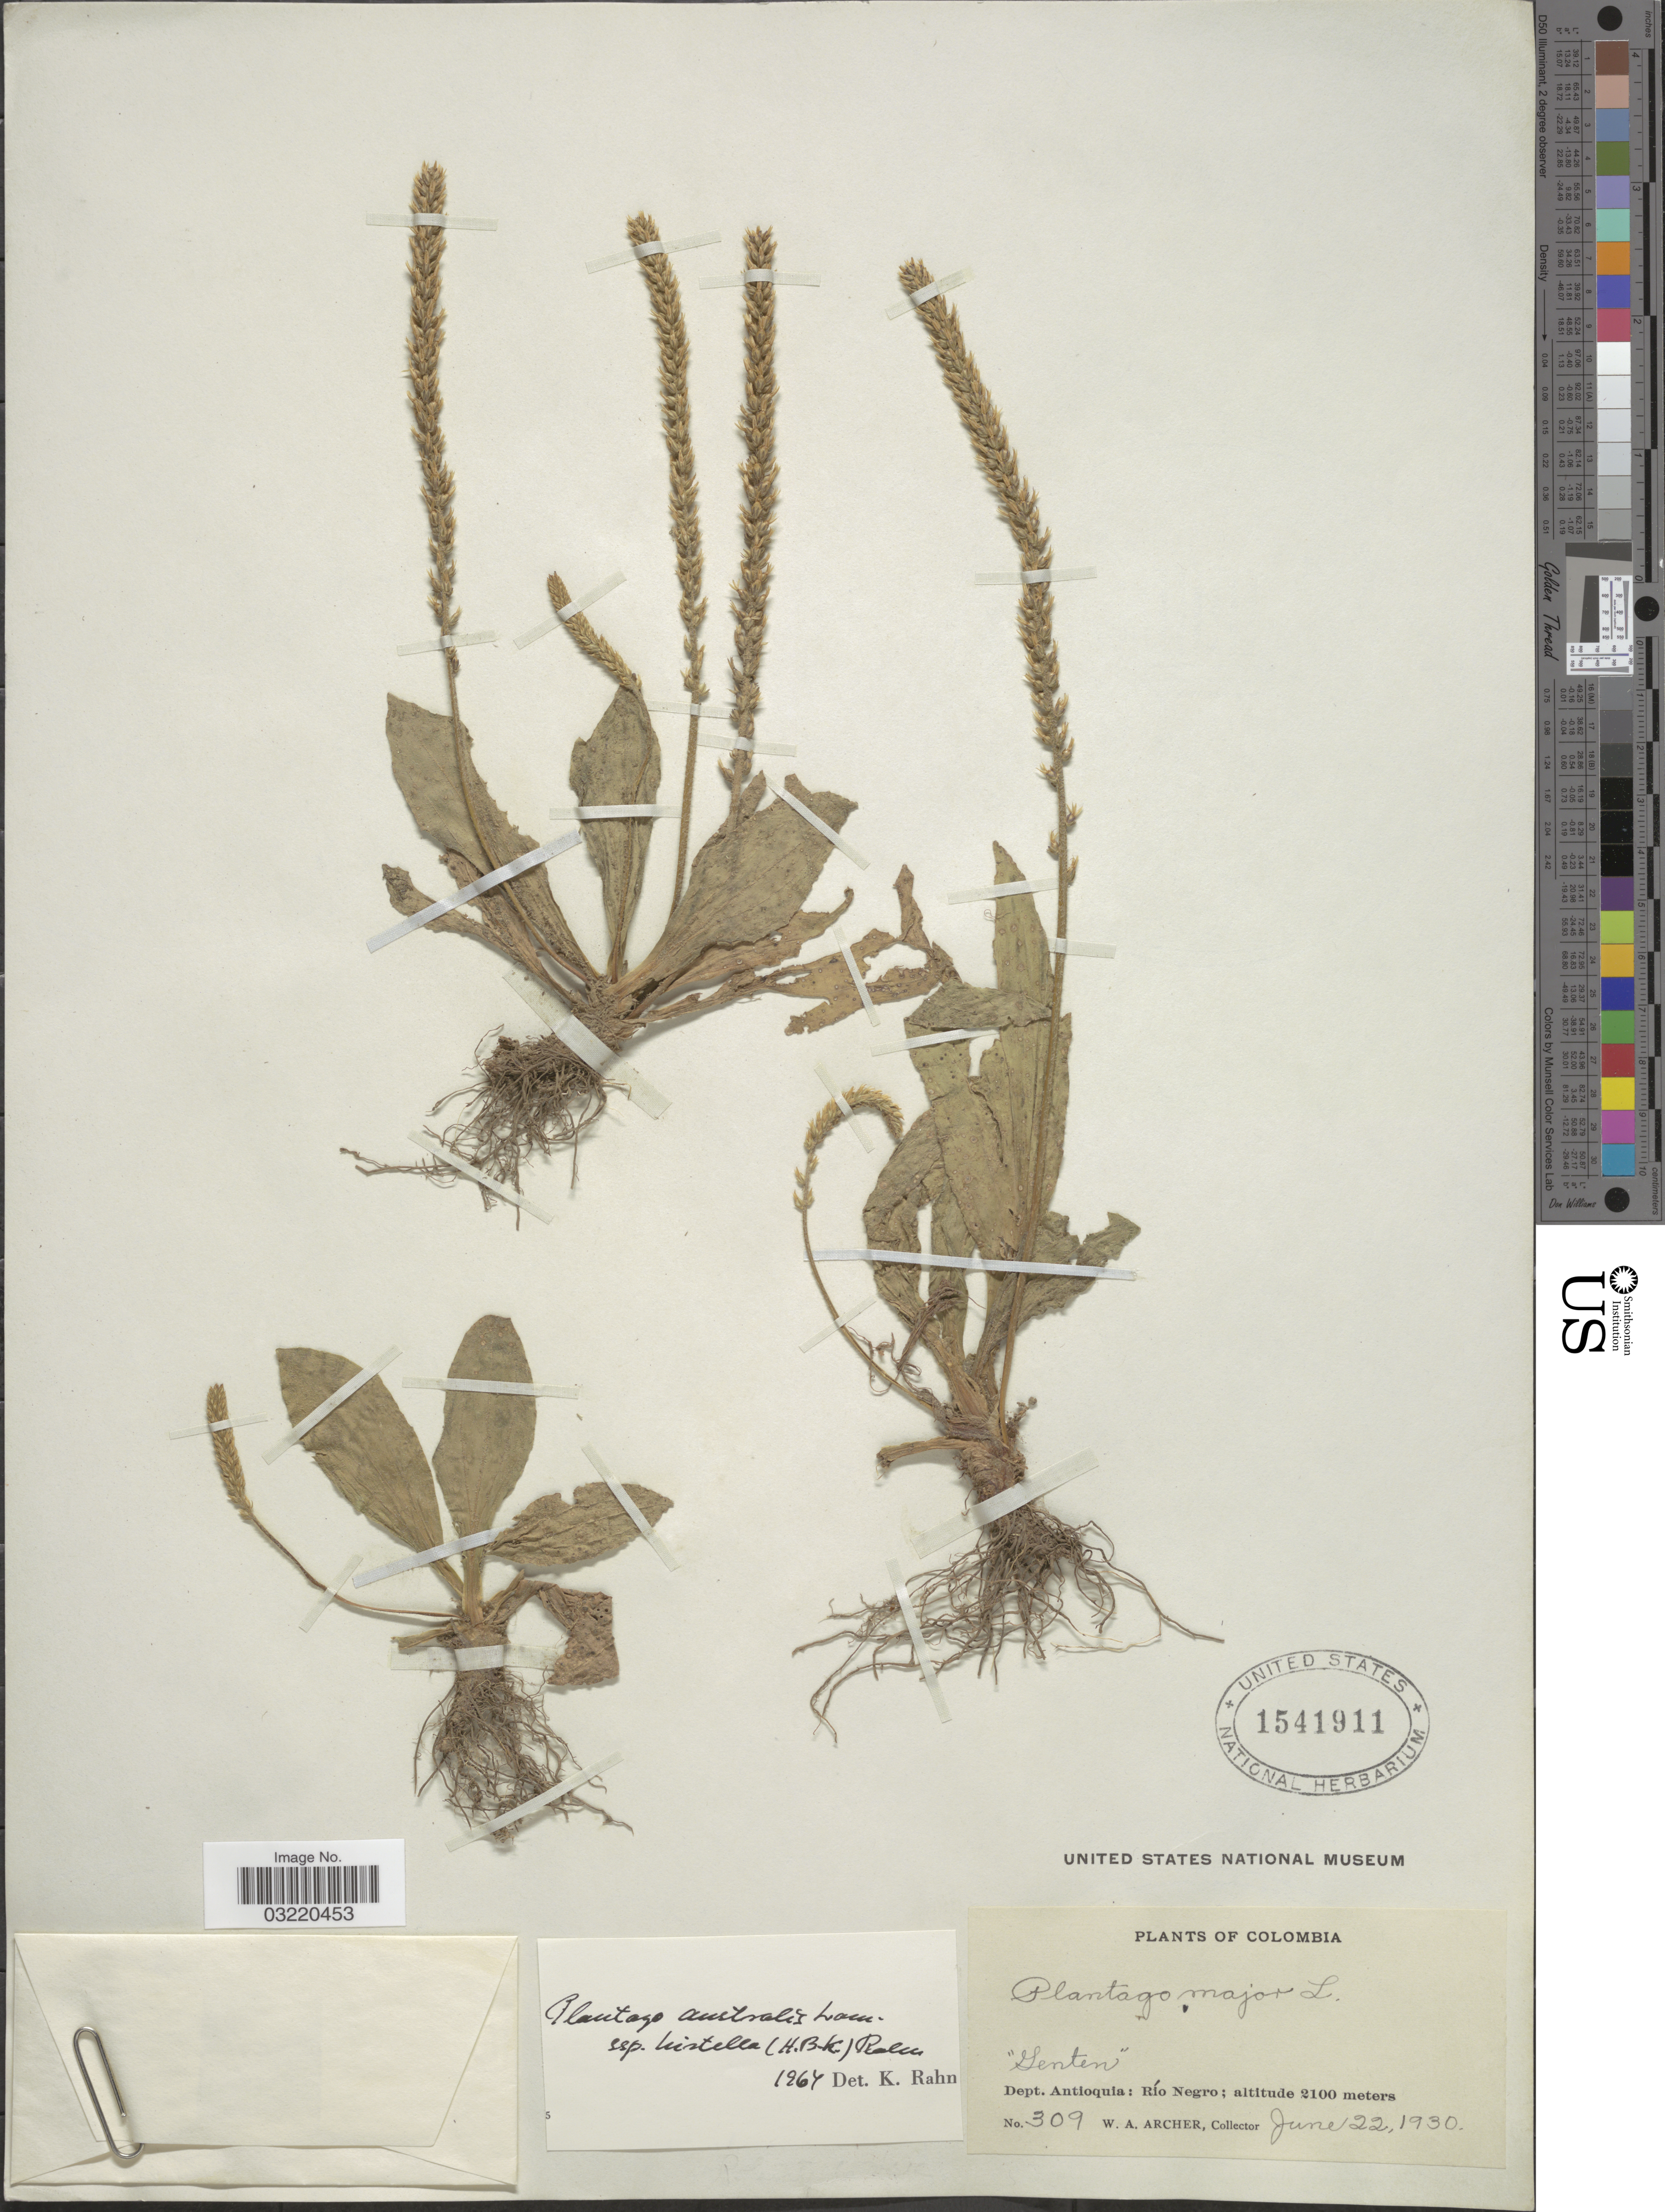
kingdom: Plantae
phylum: Tracheophyta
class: Magnoliopsida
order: Lamiales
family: Plantaginaceae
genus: Plantago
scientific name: Plantago australis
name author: Lam.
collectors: W. Archer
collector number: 309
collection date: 1930-06-22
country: Colombia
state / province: Antioquia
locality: Dept. Antioquia: Río Negro.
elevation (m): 2100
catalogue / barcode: US 1541911